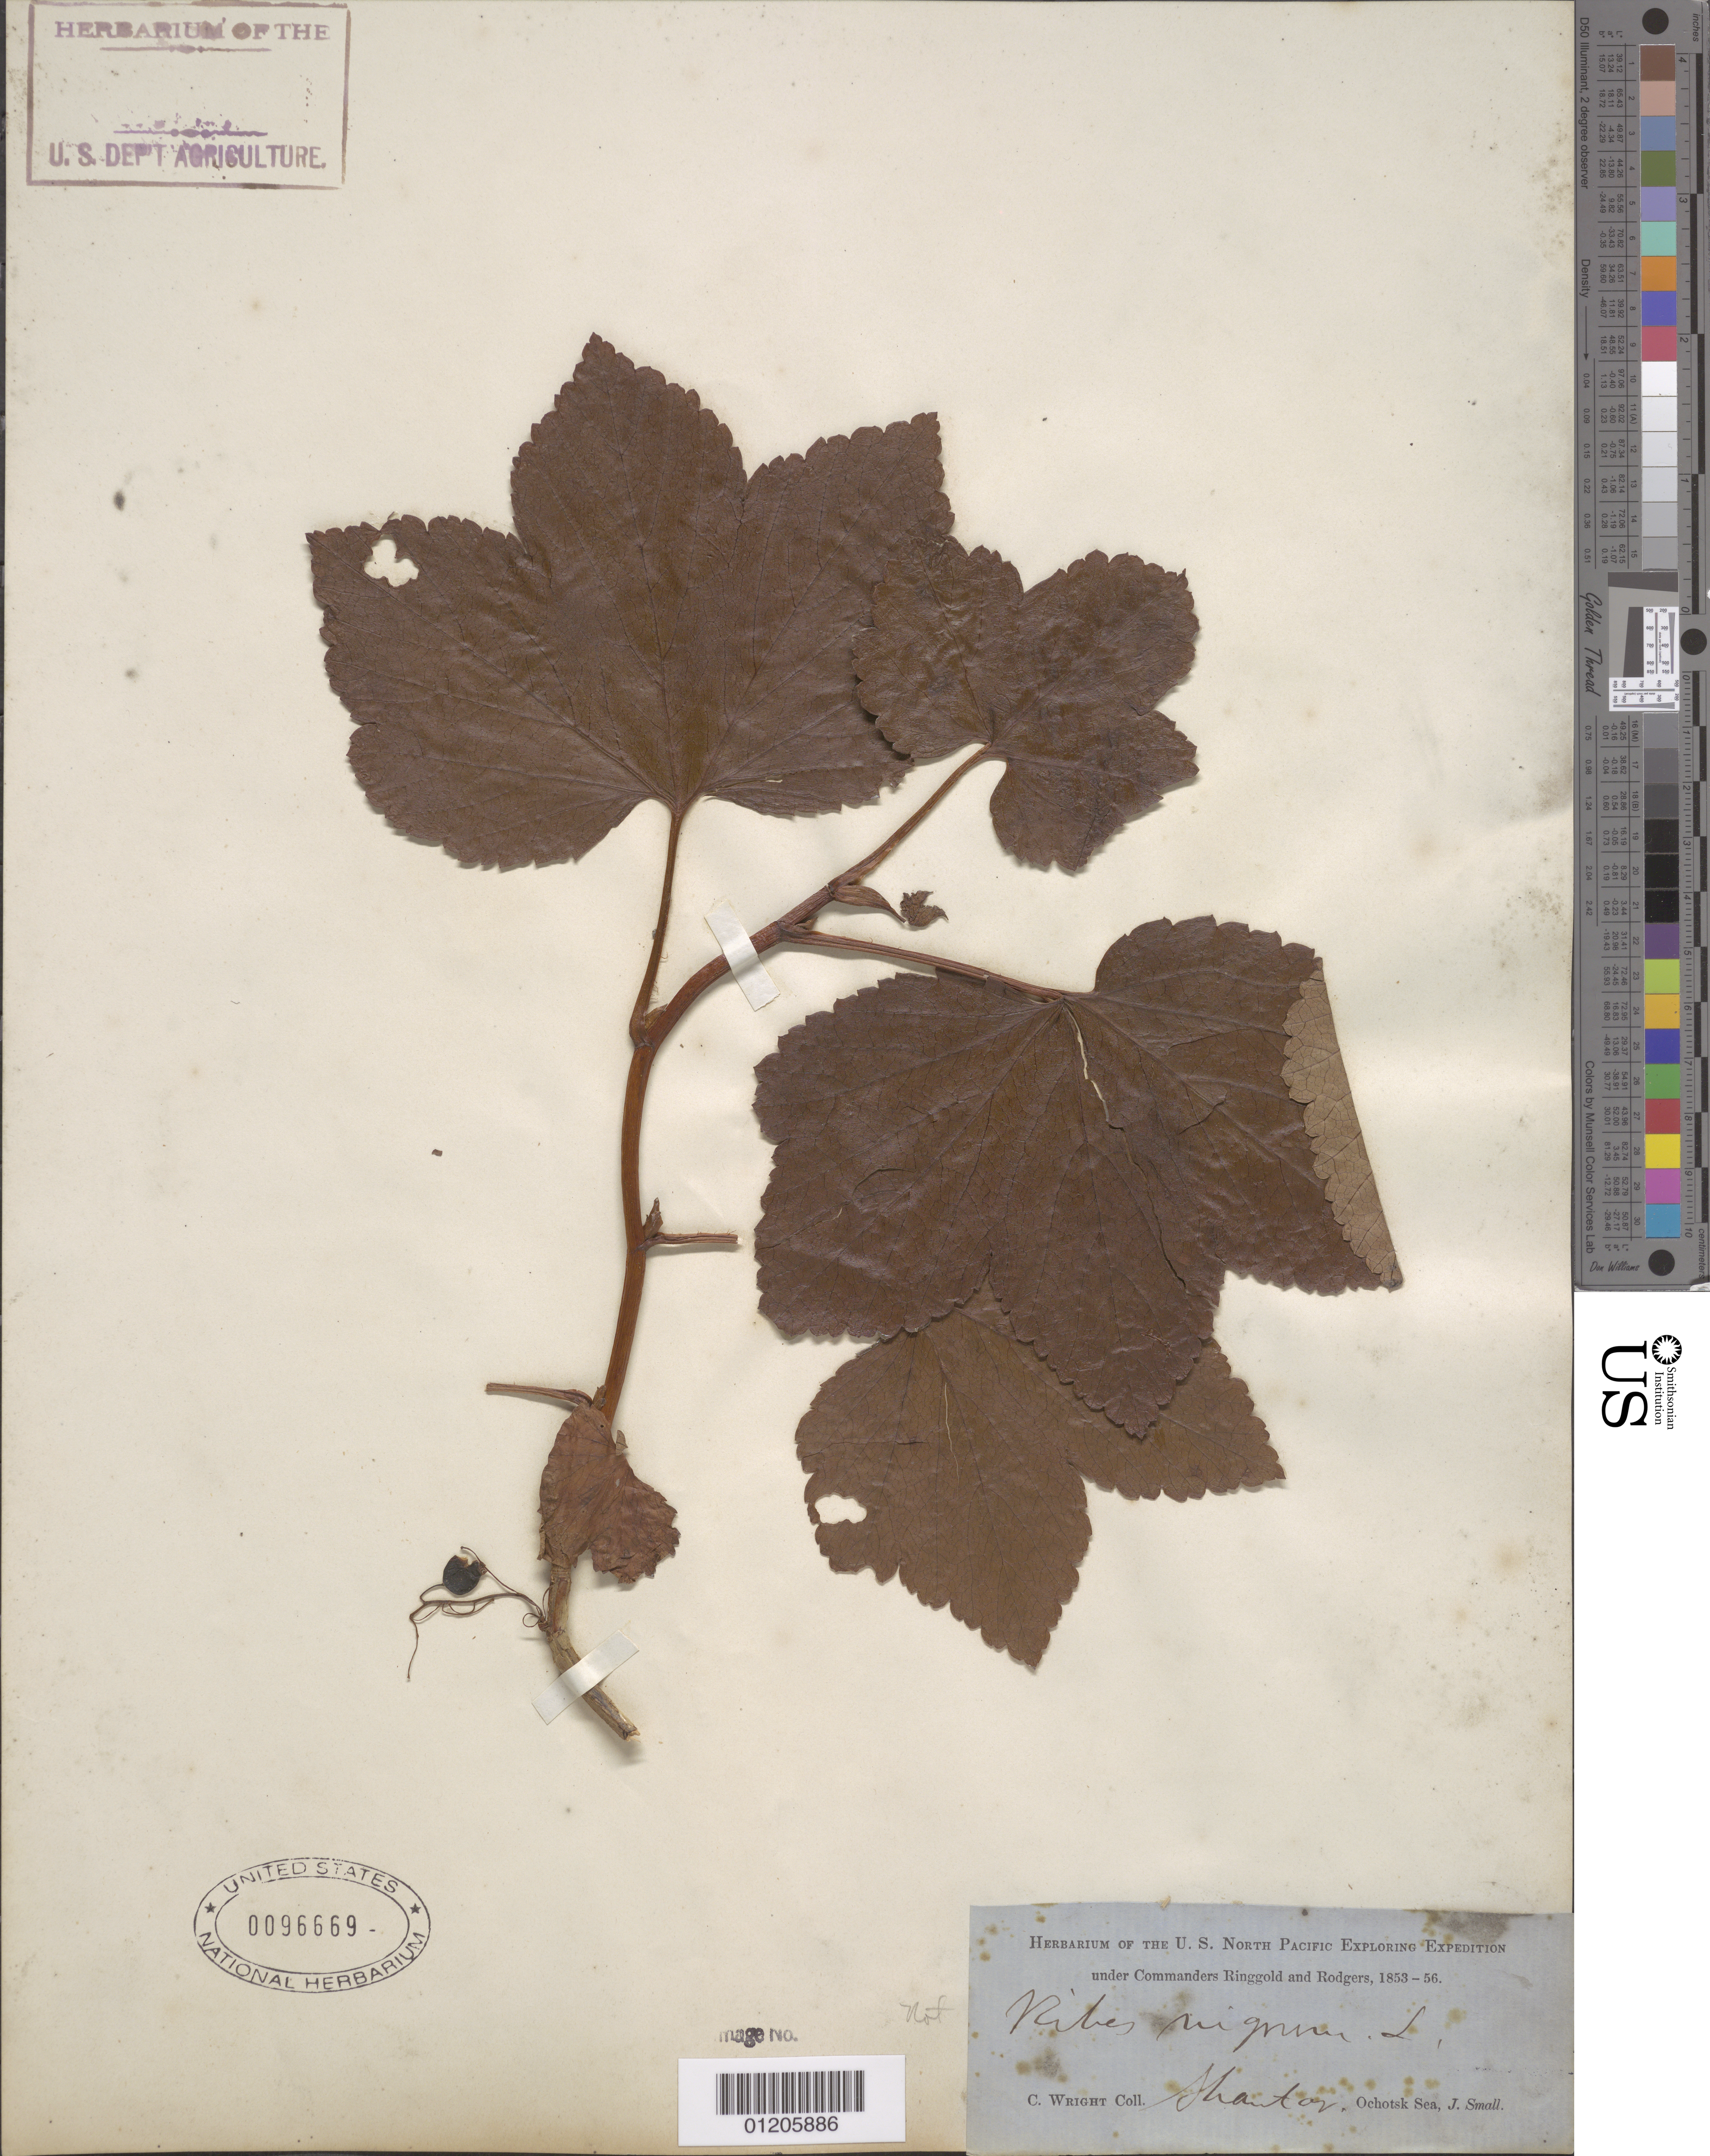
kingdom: Plantae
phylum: Tracheophyta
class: Magnoliopsida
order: Saxifragales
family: Grossulariaceae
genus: Ribes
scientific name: Ribes nigrum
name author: L.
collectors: C. Wright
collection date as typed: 1853 to -- --- 1856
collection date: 1853/1856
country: Russian Federation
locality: Ochotsk Sea.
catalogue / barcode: US 96669